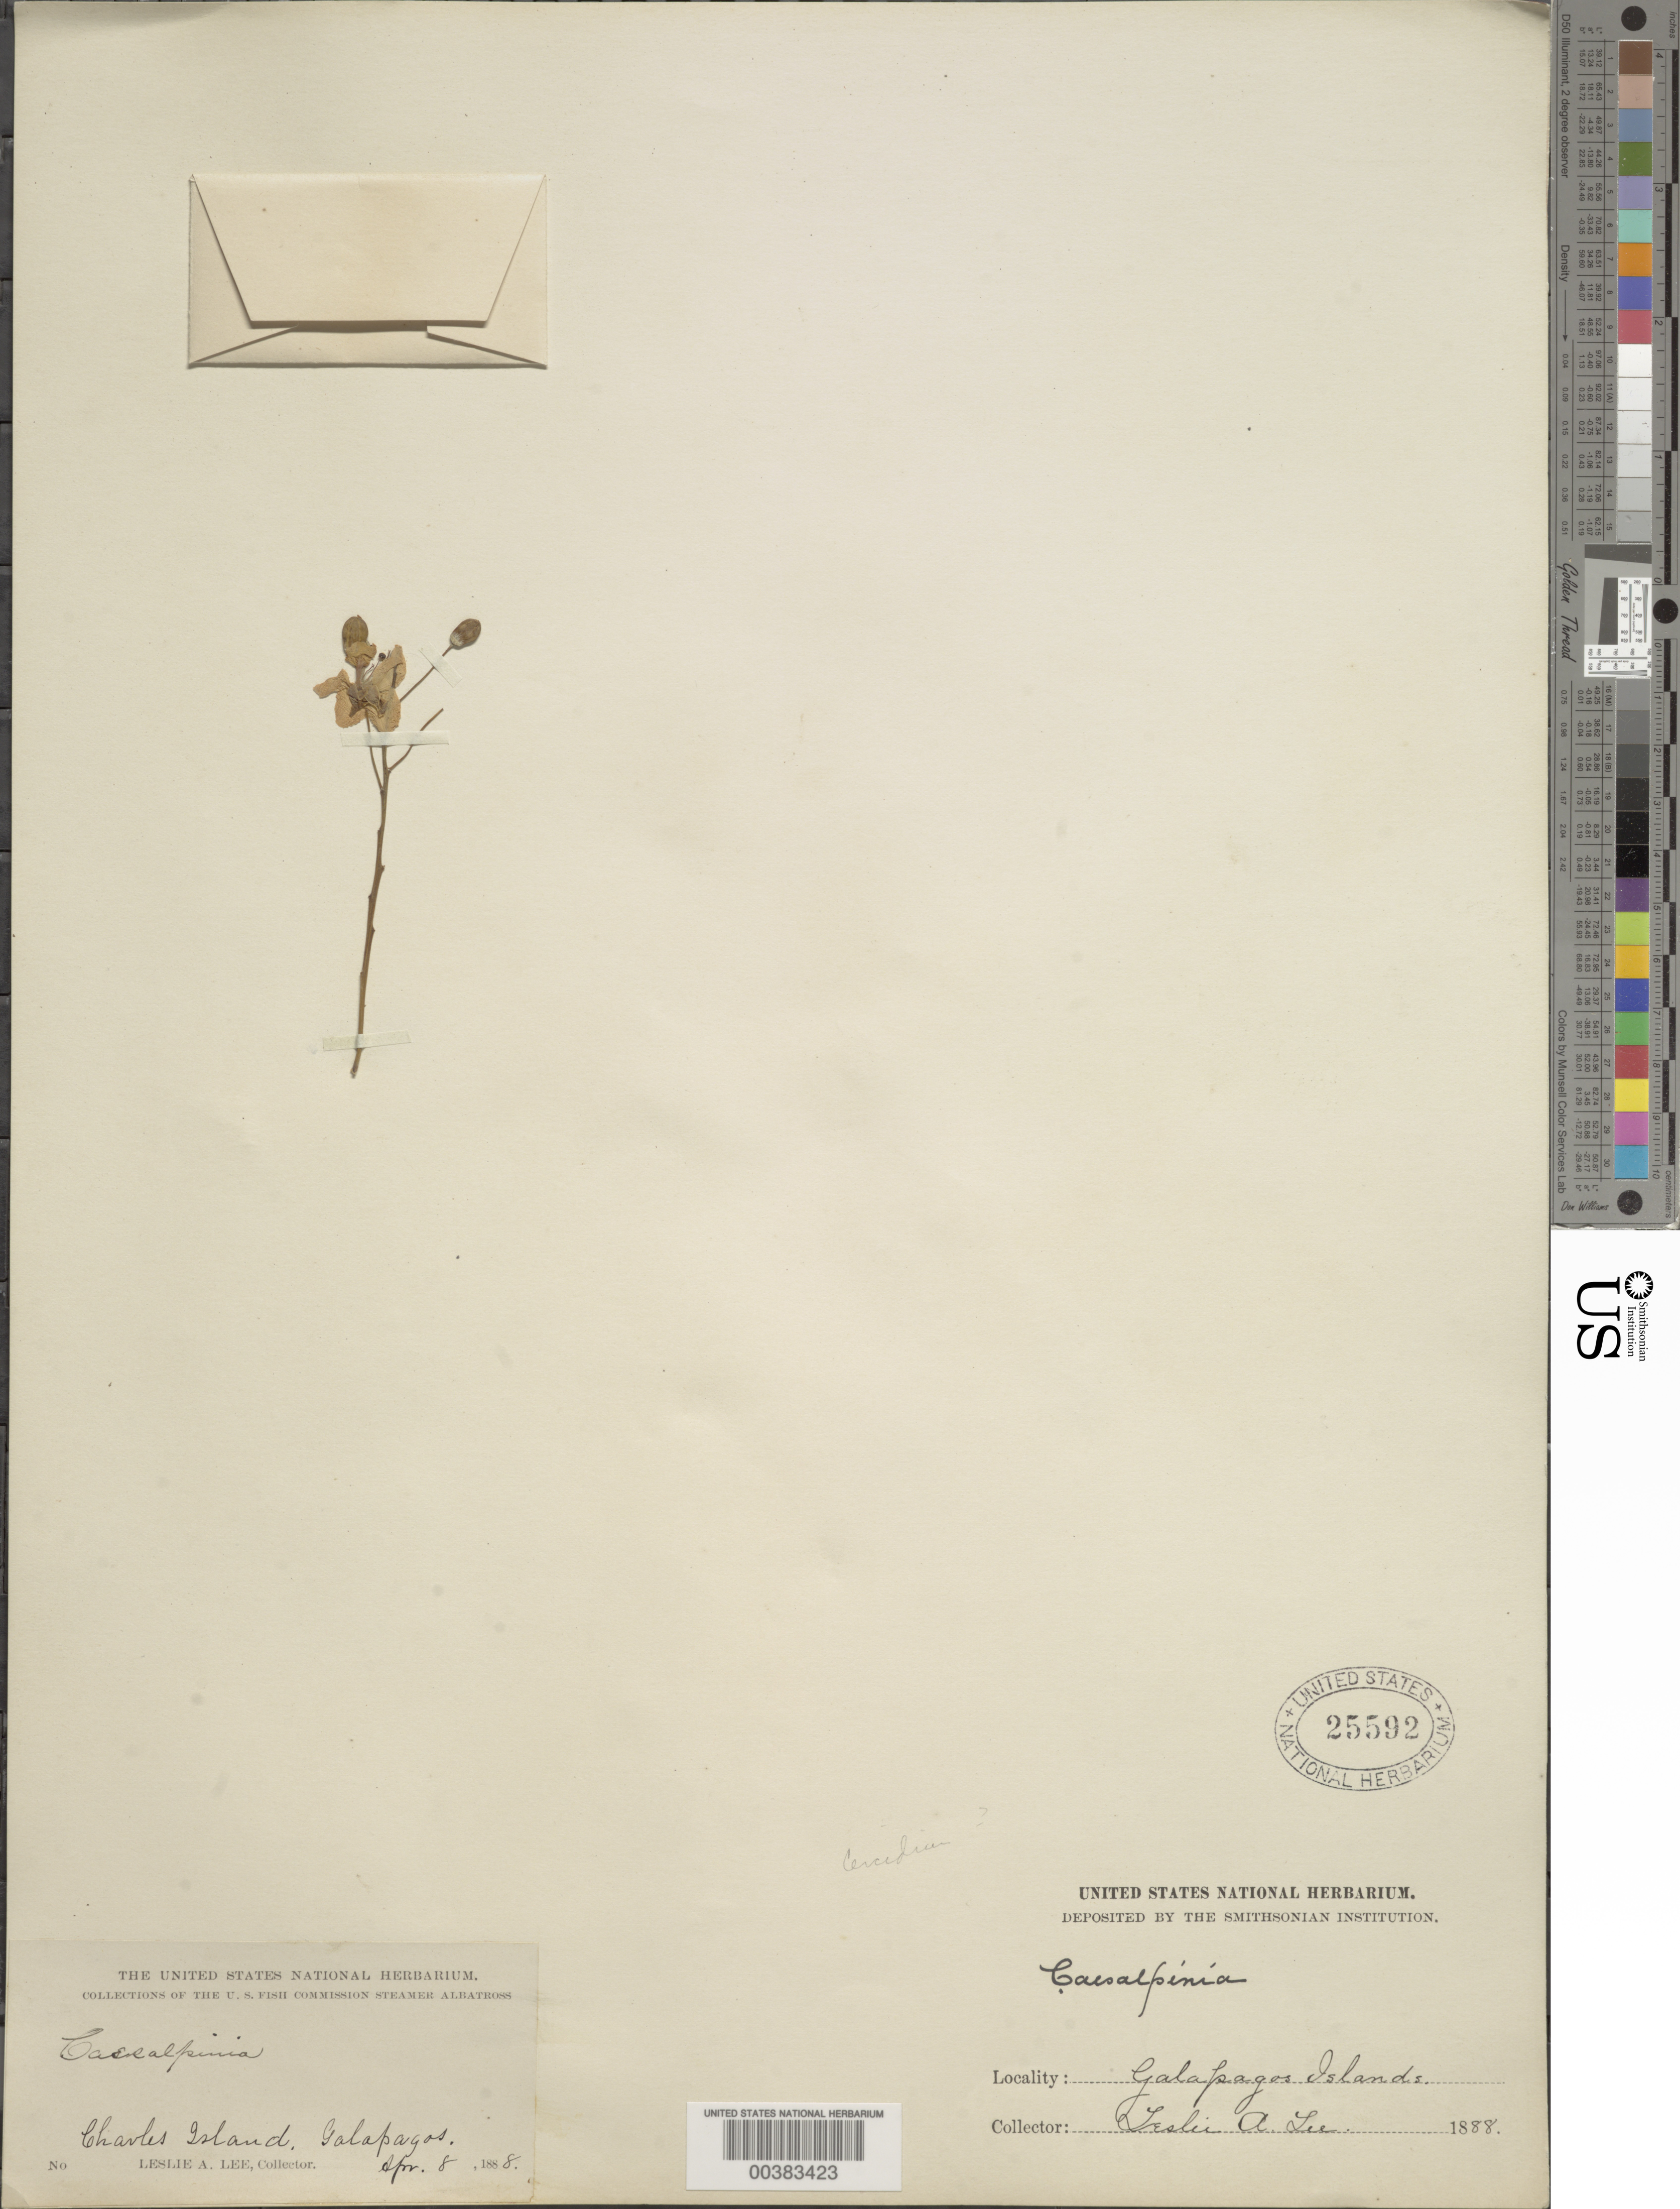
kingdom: Plantae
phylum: Tracheophyta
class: Magnoliopsida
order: Fabales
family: Fabaceae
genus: Caesalpinia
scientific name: Caesalpinia sp.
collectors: L. Lee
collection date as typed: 08 Apr 1888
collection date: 1888-04-08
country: Ecuador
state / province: Colón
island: Floreana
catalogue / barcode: US 25592